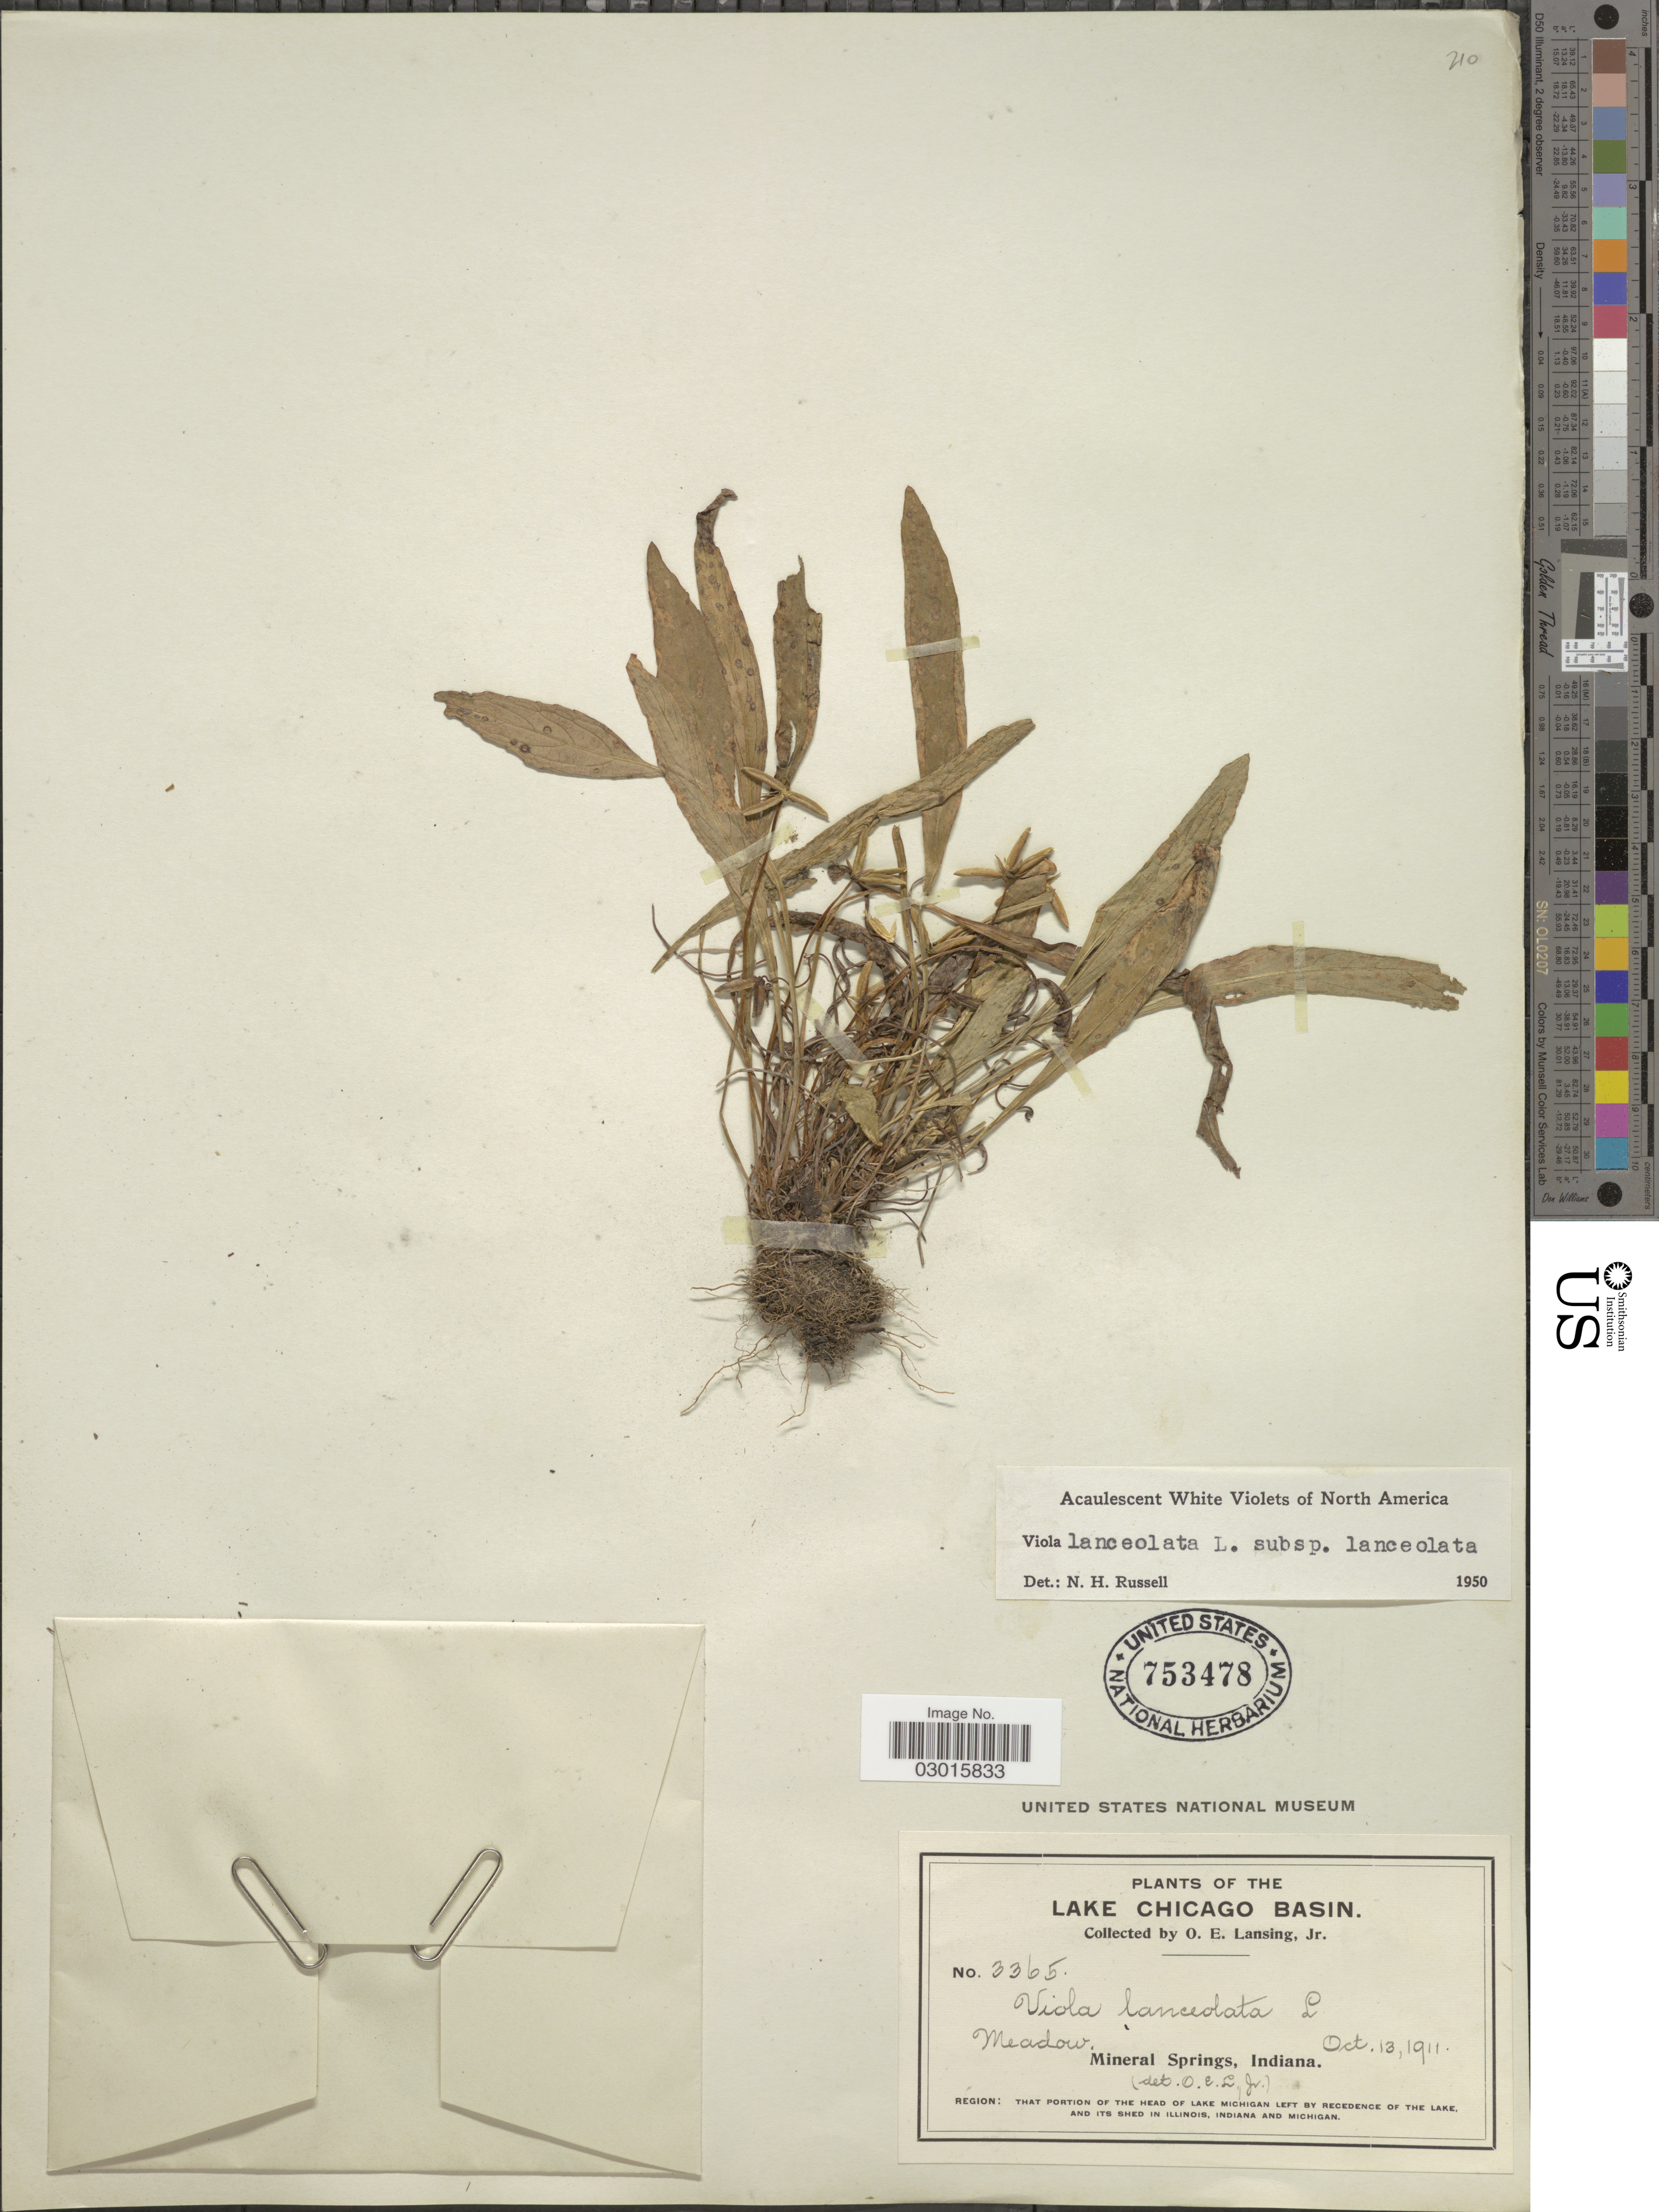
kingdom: Plantae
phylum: Tracheophyta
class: Magnoliopsida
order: Malpighiales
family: Violaceae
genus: Viola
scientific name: Viola lanceolata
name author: L.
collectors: O. Lansing Jr.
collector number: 3365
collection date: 1911-10-13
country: United States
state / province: Indiana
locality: Lake Chicago Basin, Mineral Springs. Region: That portion of the head of Lake Michigan left by recedence of the lake.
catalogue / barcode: US 753478